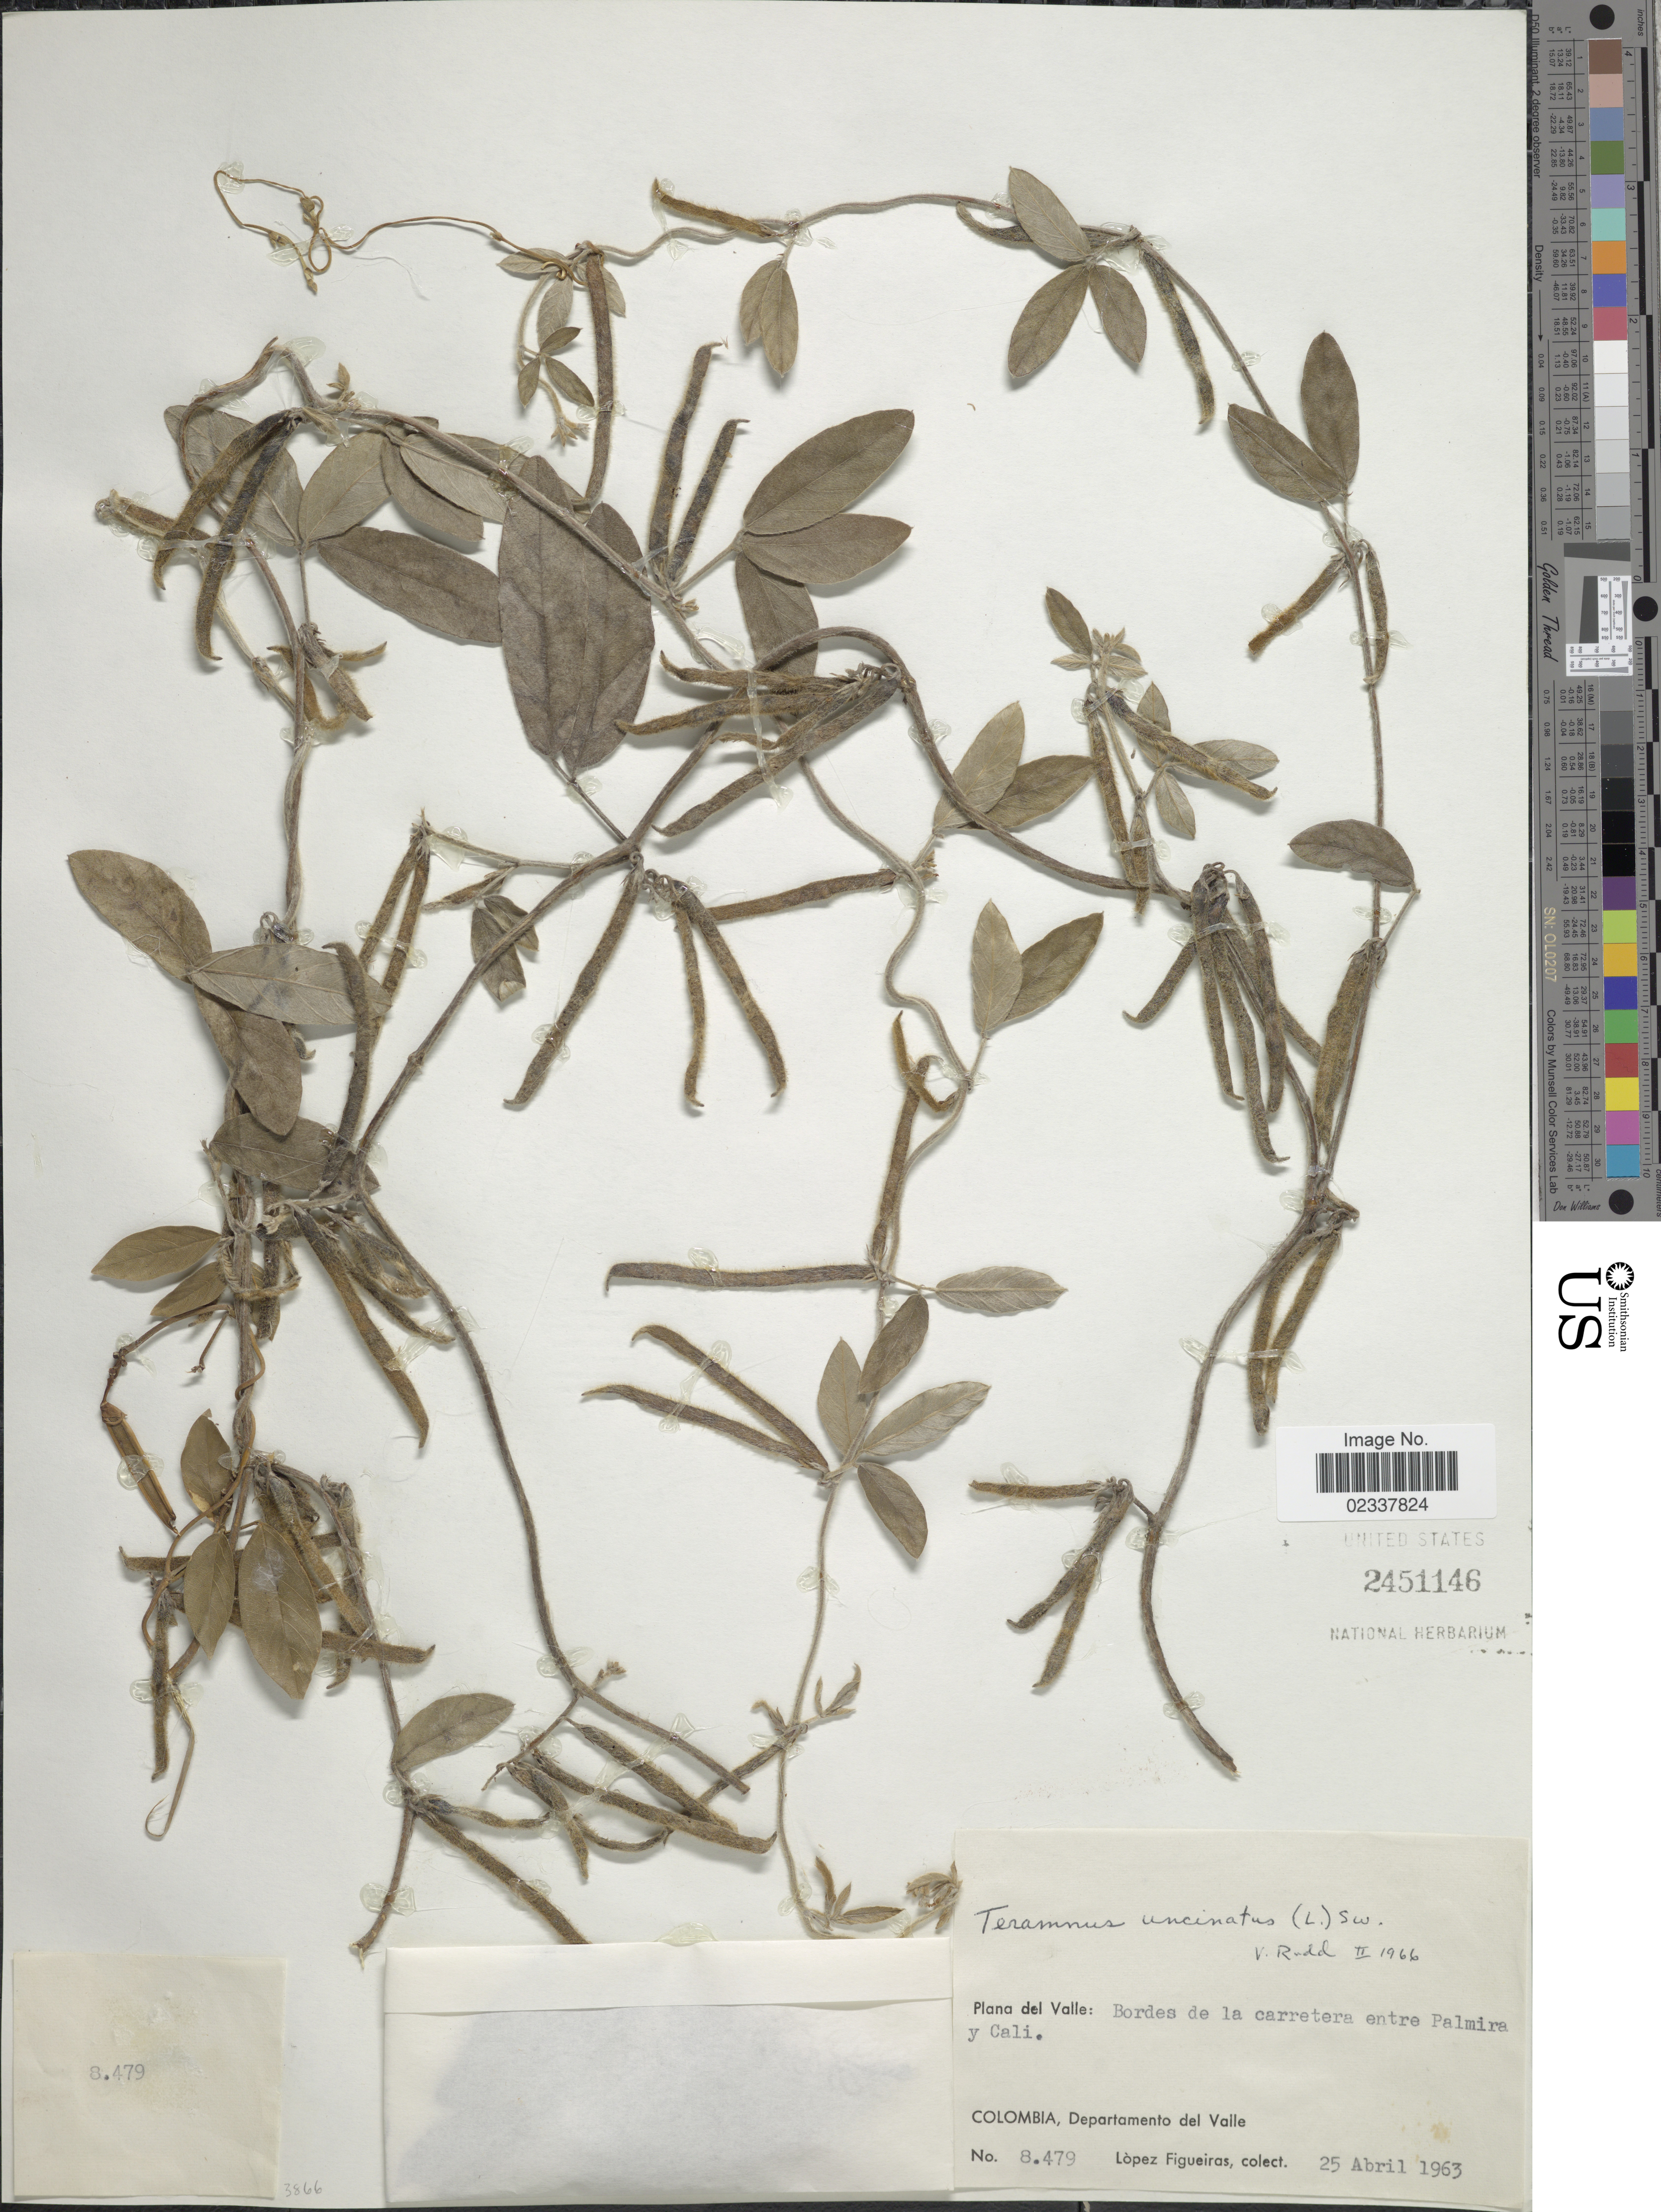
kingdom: Plantae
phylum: Tracheophyta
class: Magnoliopsida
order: Fabales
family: Fabaceae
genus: Teramnus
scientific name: Teramnus uncinatus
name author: (L.) Sw.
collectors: M. López Figueiras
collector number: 8479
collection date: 1963-04-25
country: Colombia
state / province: Valle del Cauca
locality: Plana del Valle, bordes de la carretera entre Palmira y Cali, Departamento del Valle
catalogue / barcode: US 2451146